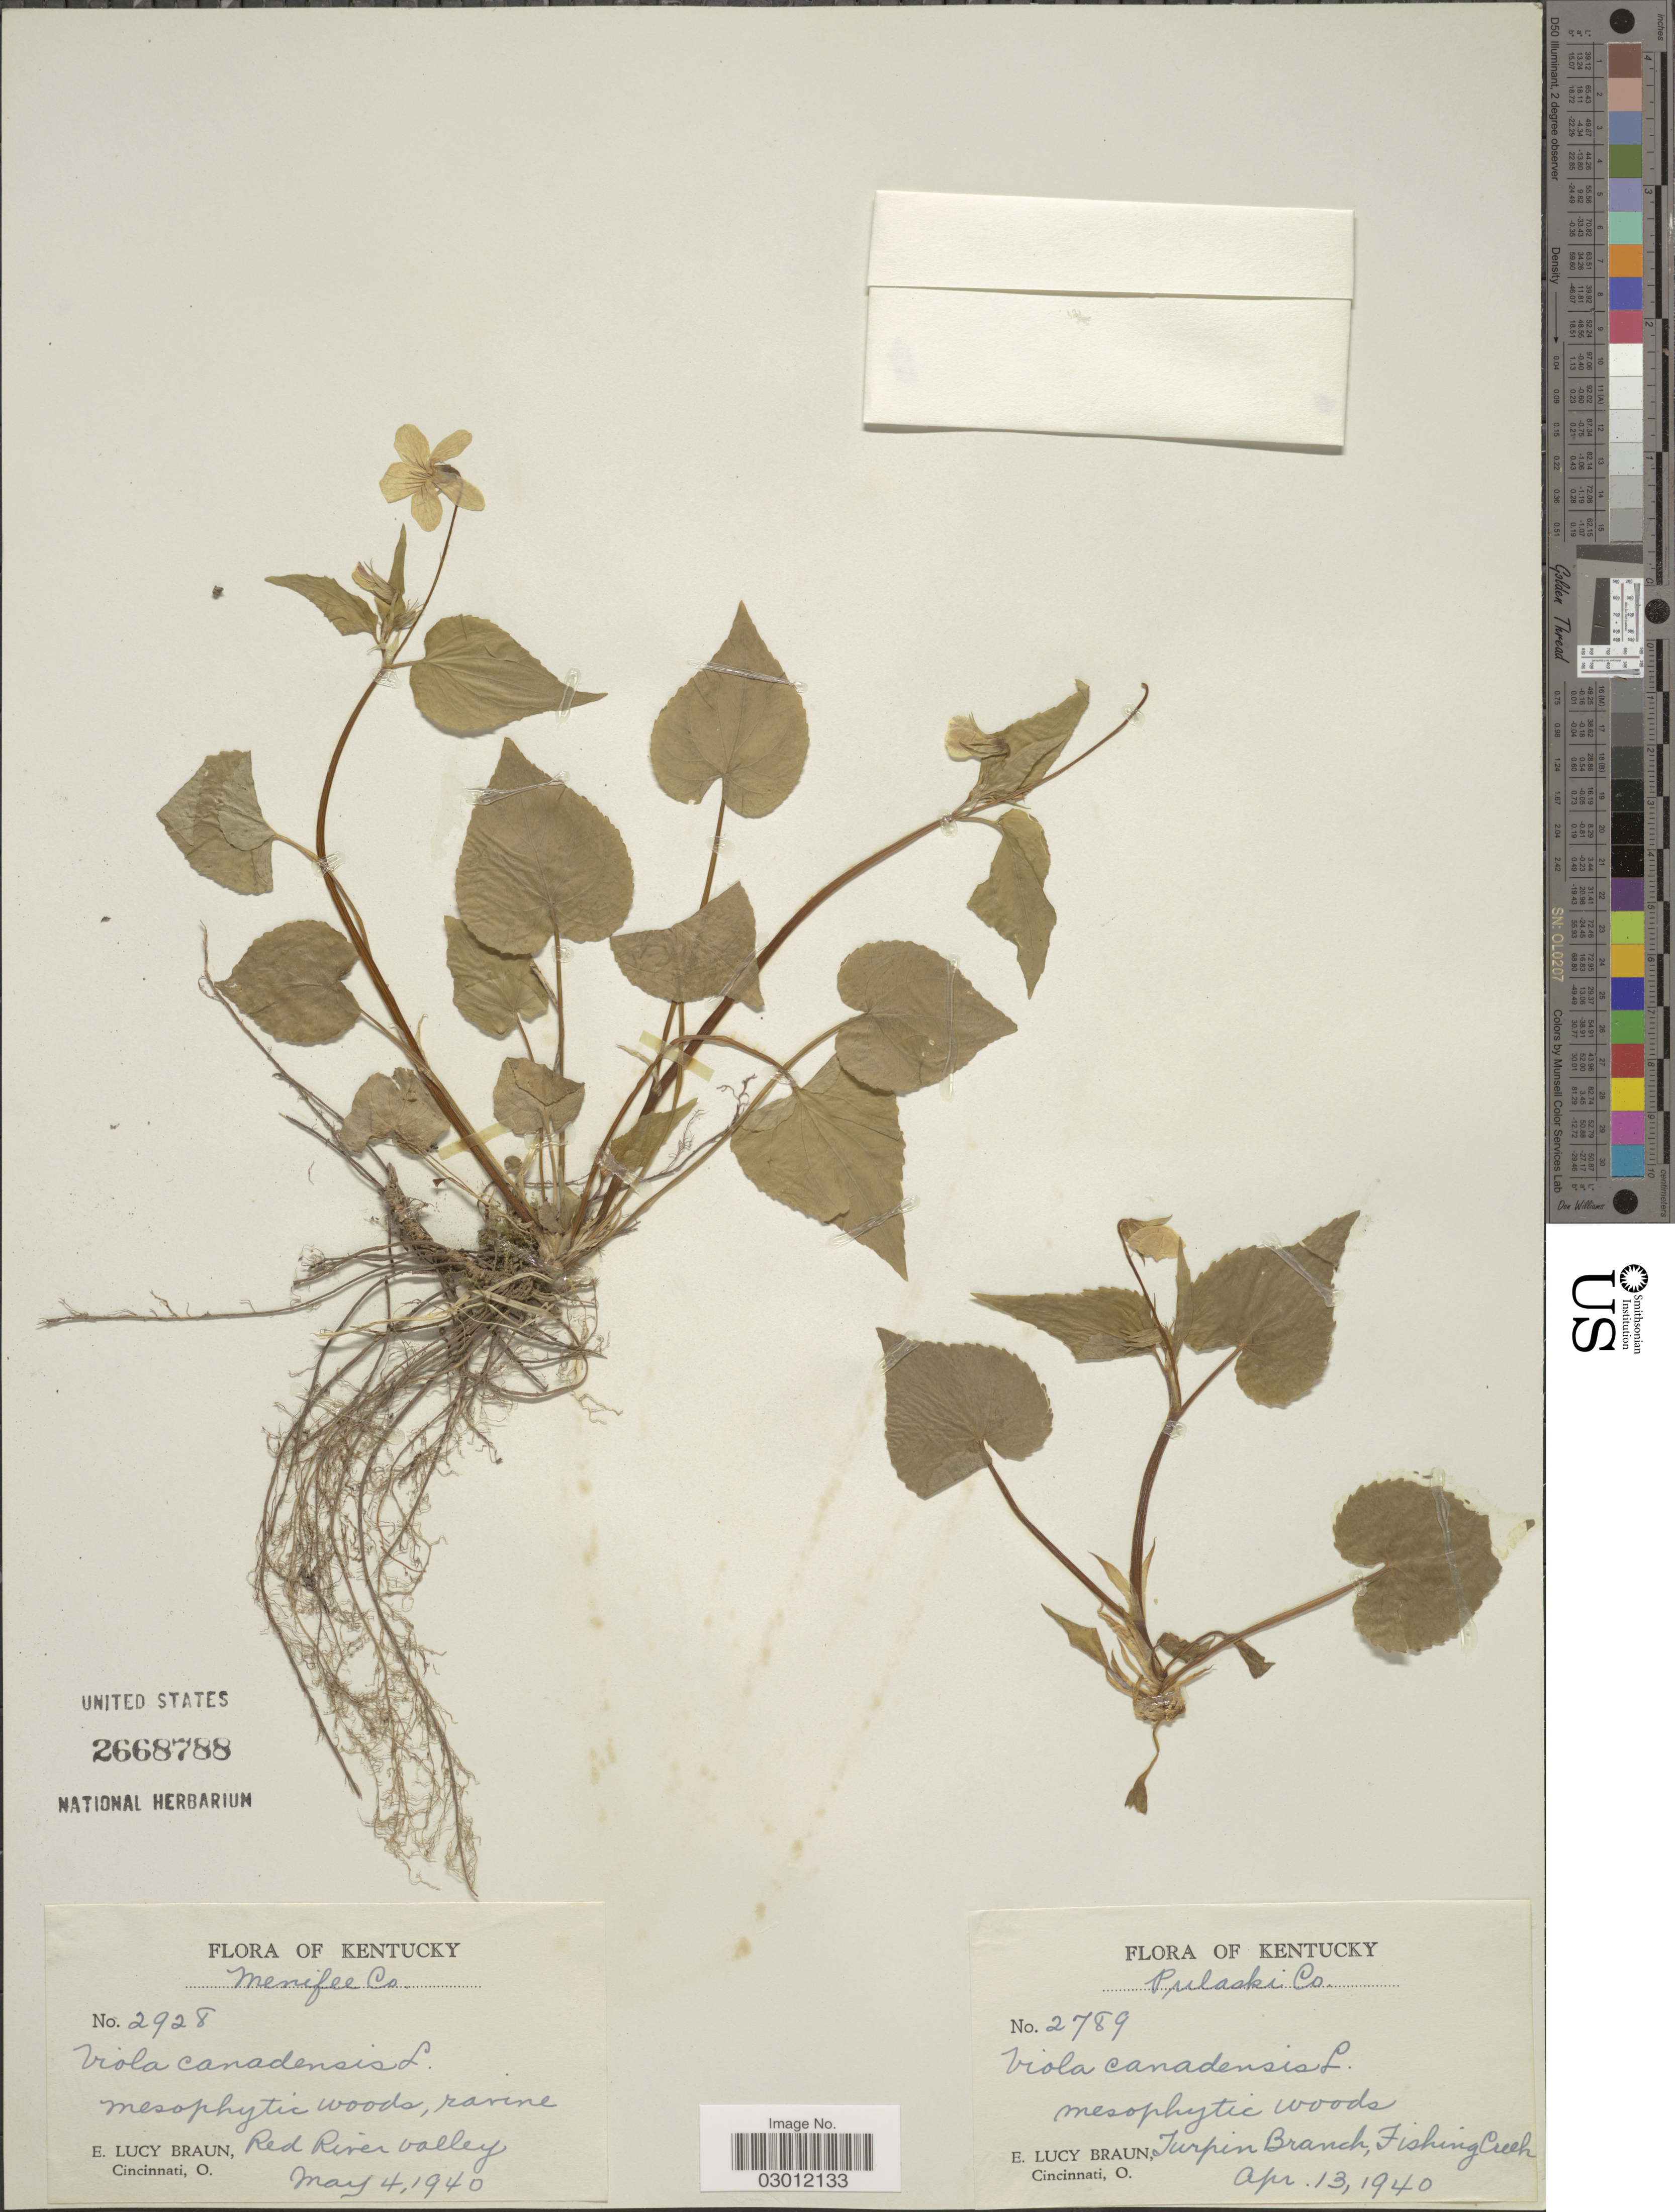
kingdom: Plantae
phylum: Tracheophyta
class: Magnoliopsida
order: Malpighiales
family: Violaceae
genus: Viola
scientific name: Viola canadensis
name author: L.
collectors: E. L. Braun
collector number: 2928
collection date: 1940-05-04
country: United States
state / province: Kentucky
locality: Menifee Co. Mesophytic woods, ravine Red River valley.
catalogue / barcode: US 2668788